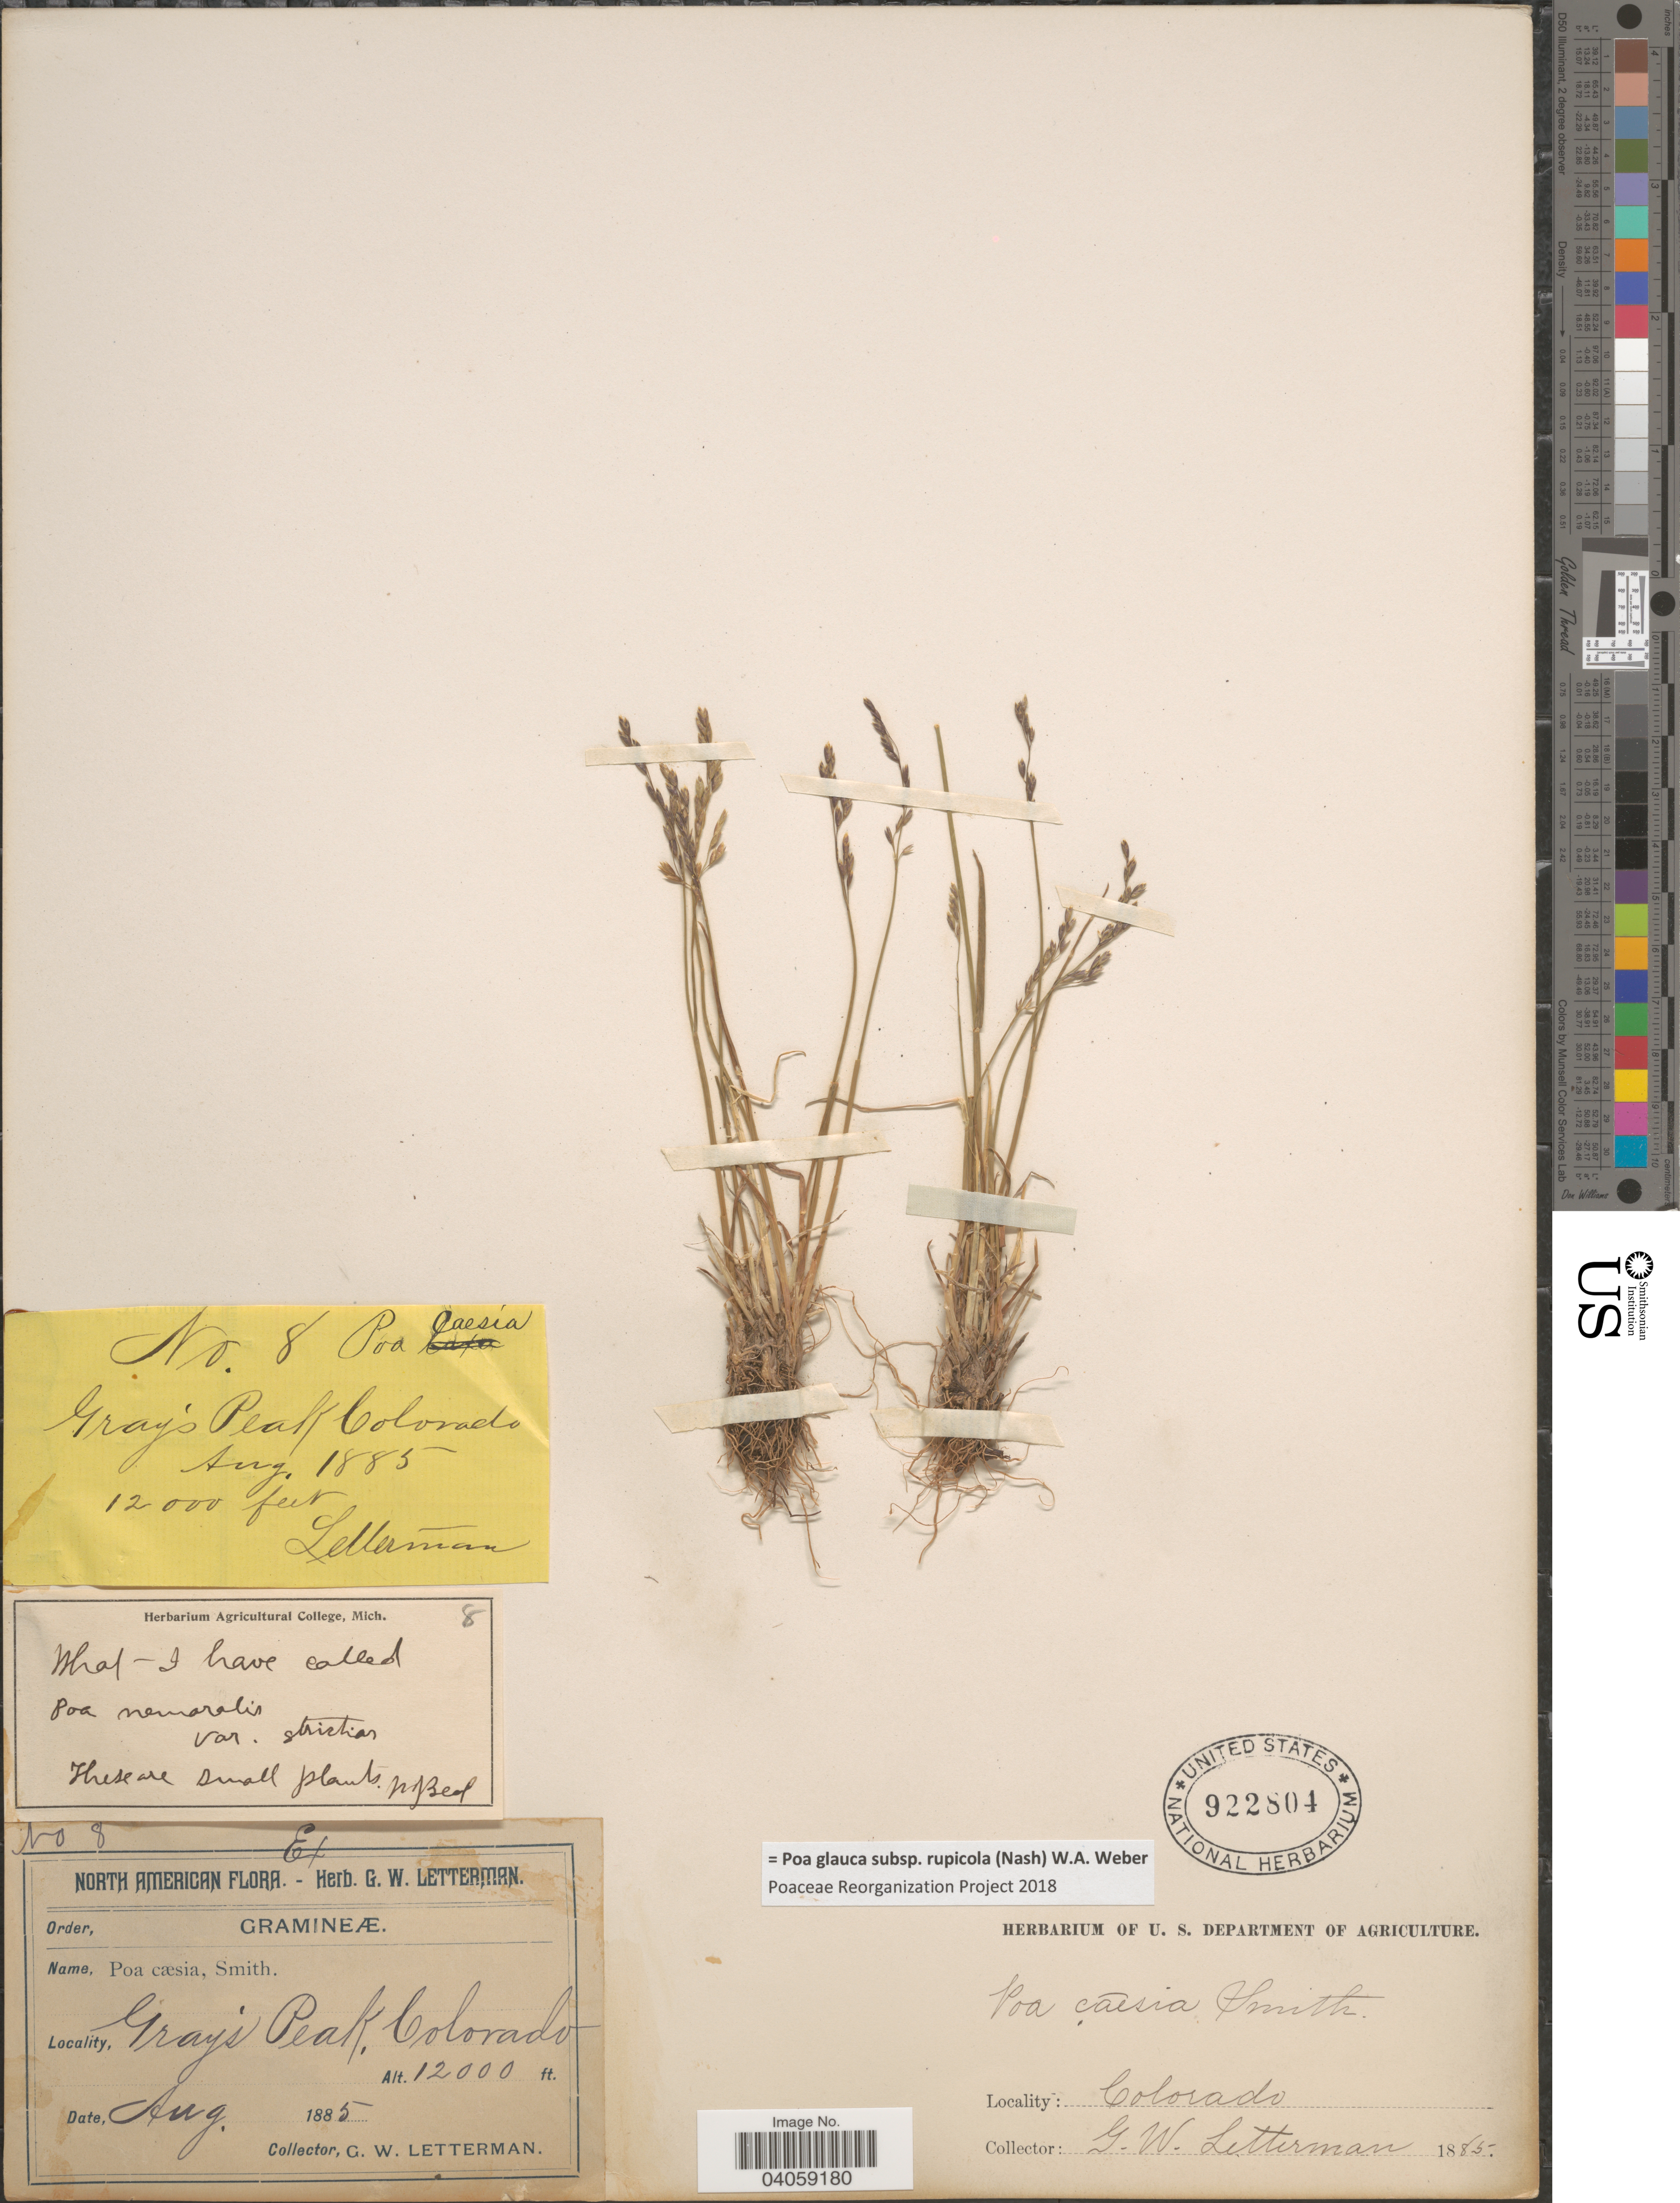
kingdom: Plantae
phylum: Tracheophyta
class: Liliopsida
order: Poales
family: Poaceae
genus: Poa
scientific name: Poa glauca subsp. rupicola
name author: (Nash) W.A. Weber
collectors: G. W. Letterman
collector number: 8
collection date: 1885-08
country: United States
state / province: Colorado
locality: Gray's Peak.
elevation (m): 3658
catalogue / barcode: US 922804